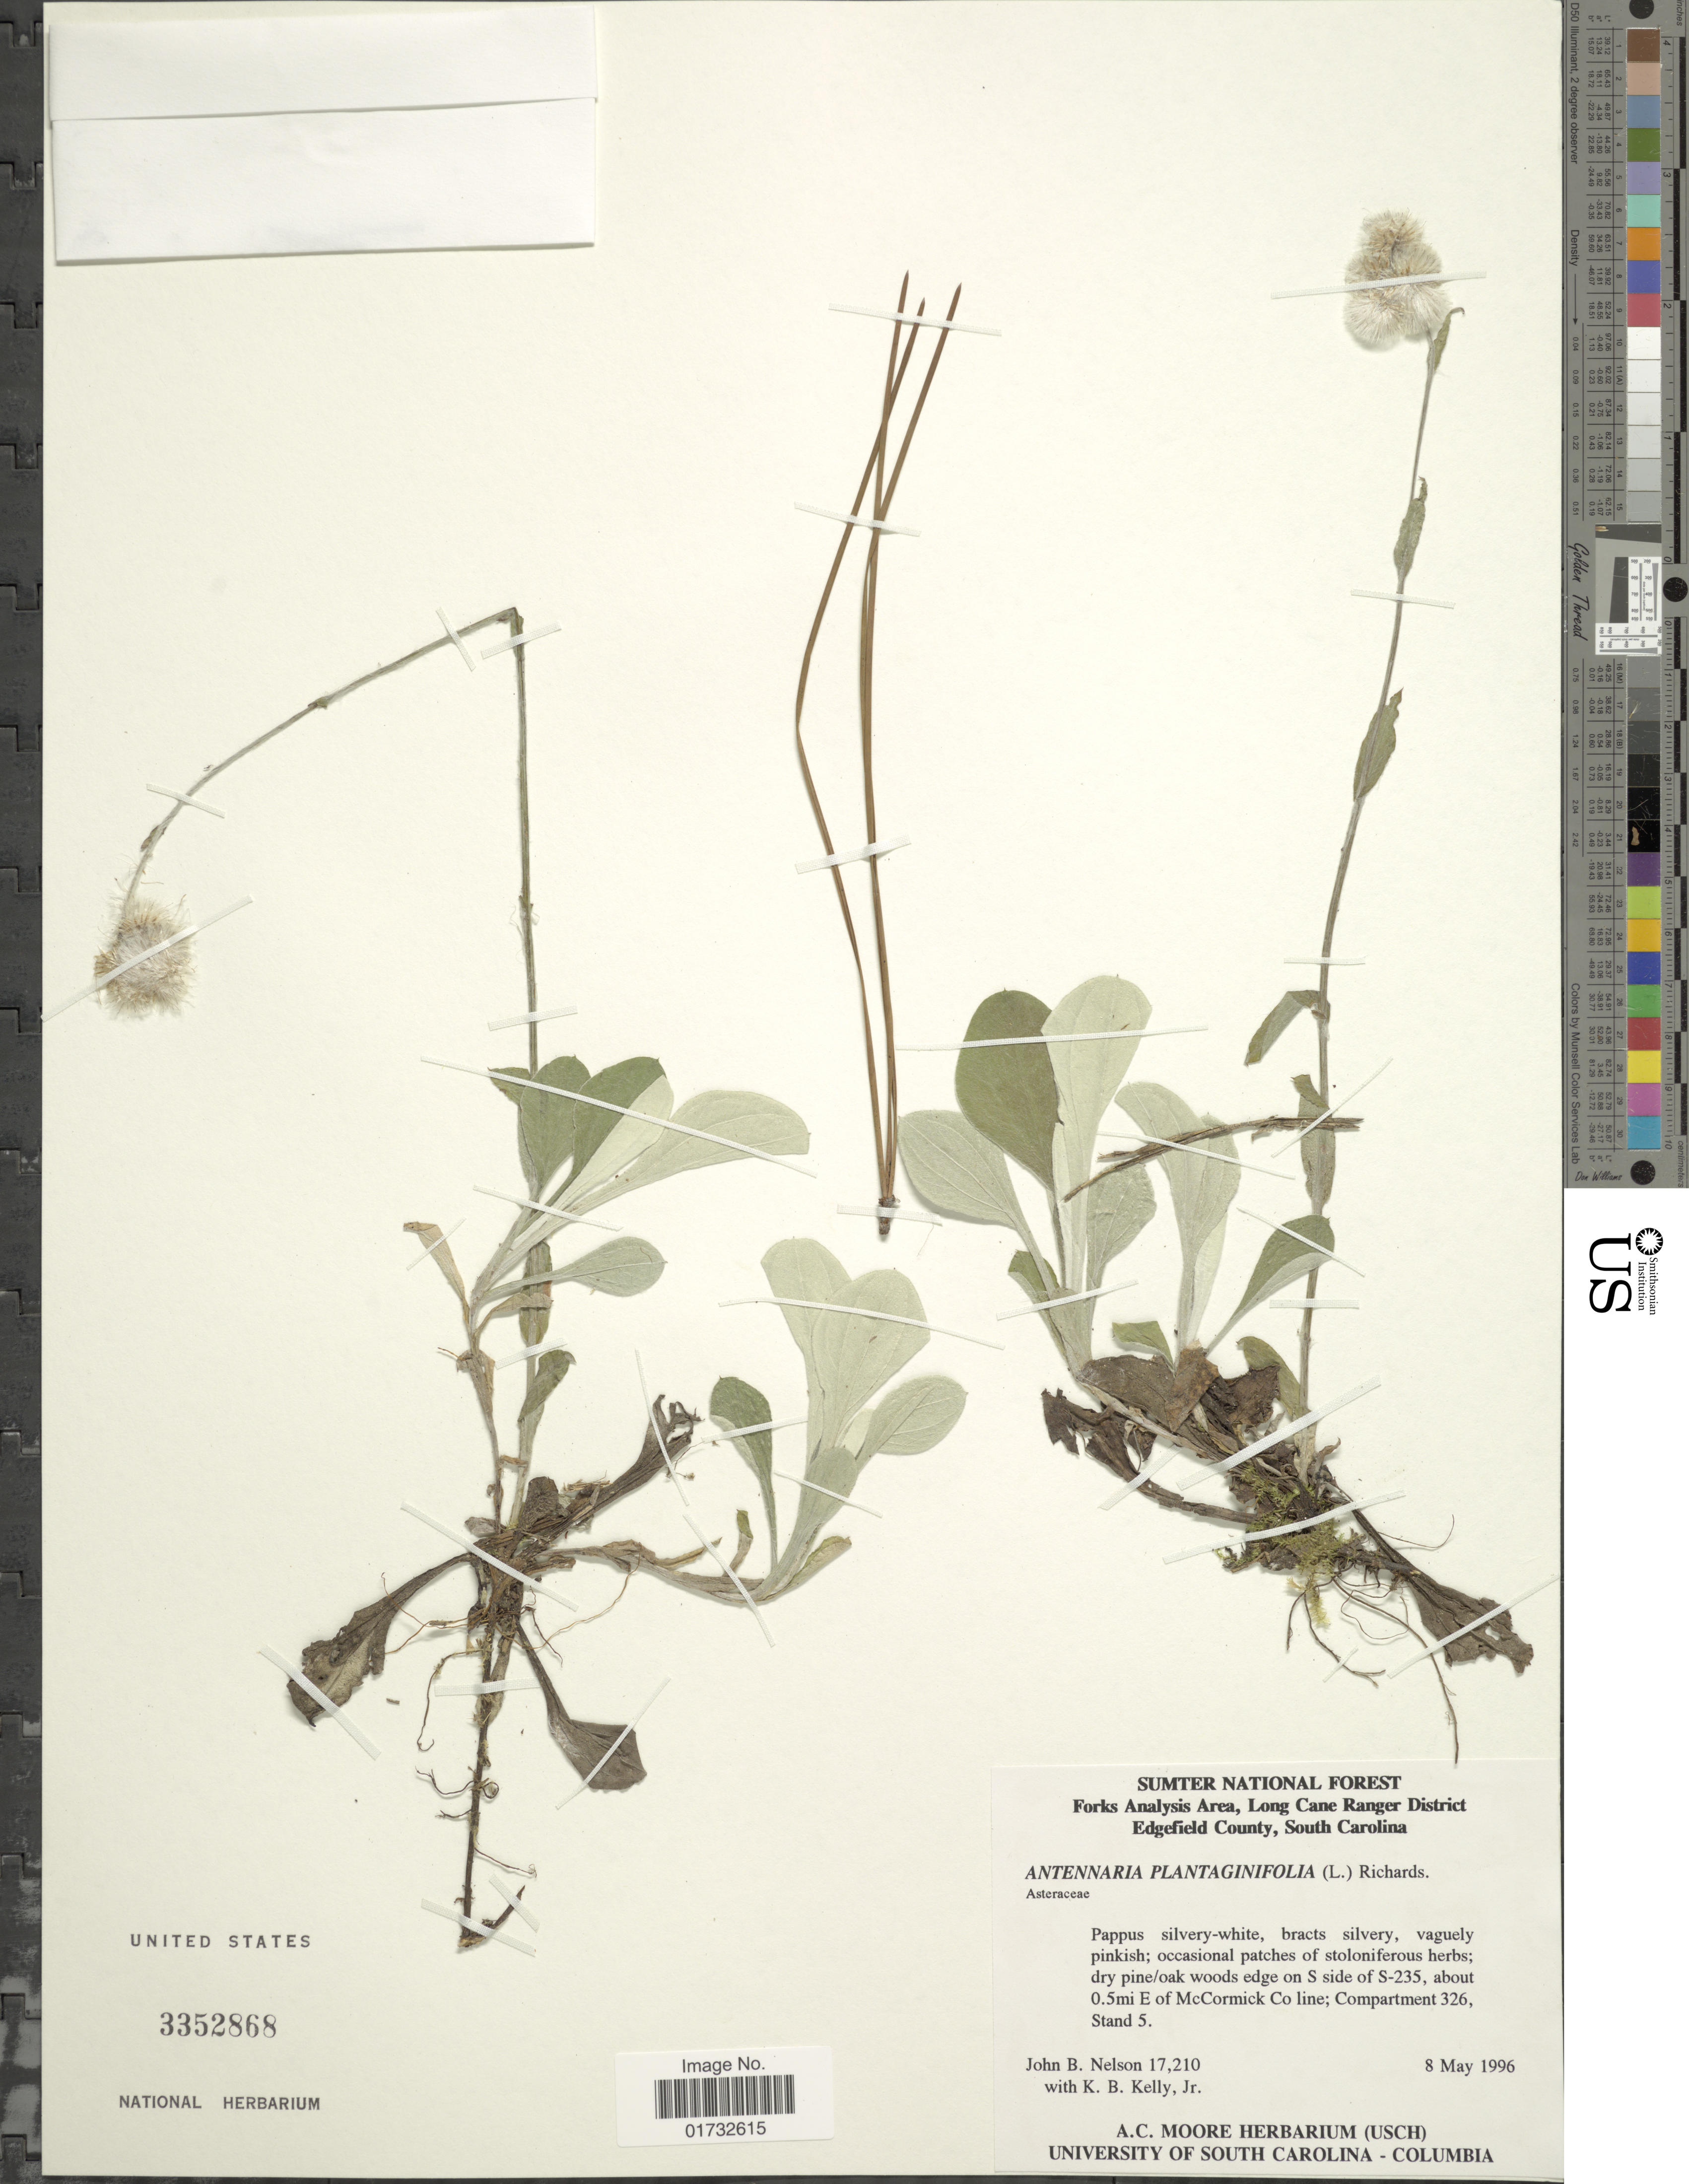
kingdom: Plantae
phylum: Tracheophyta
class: Magnoliopsida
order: Asterales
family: Asteraceae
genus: Antennaria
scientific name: Antennaria plantaginifolia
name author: (L.) Richardson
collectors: J. B. Nelson & K. Kelly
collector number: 17210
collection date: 1996-05-08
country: United States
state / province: South Carolina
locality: Sumter National Forest. Foks Analysis Area, Long Cane Ranger District. Edgefield County, S side of S-235, about 0.5 mi E of McCormick Co line; Compartment 326, Stand 5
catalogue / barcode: US 3352868